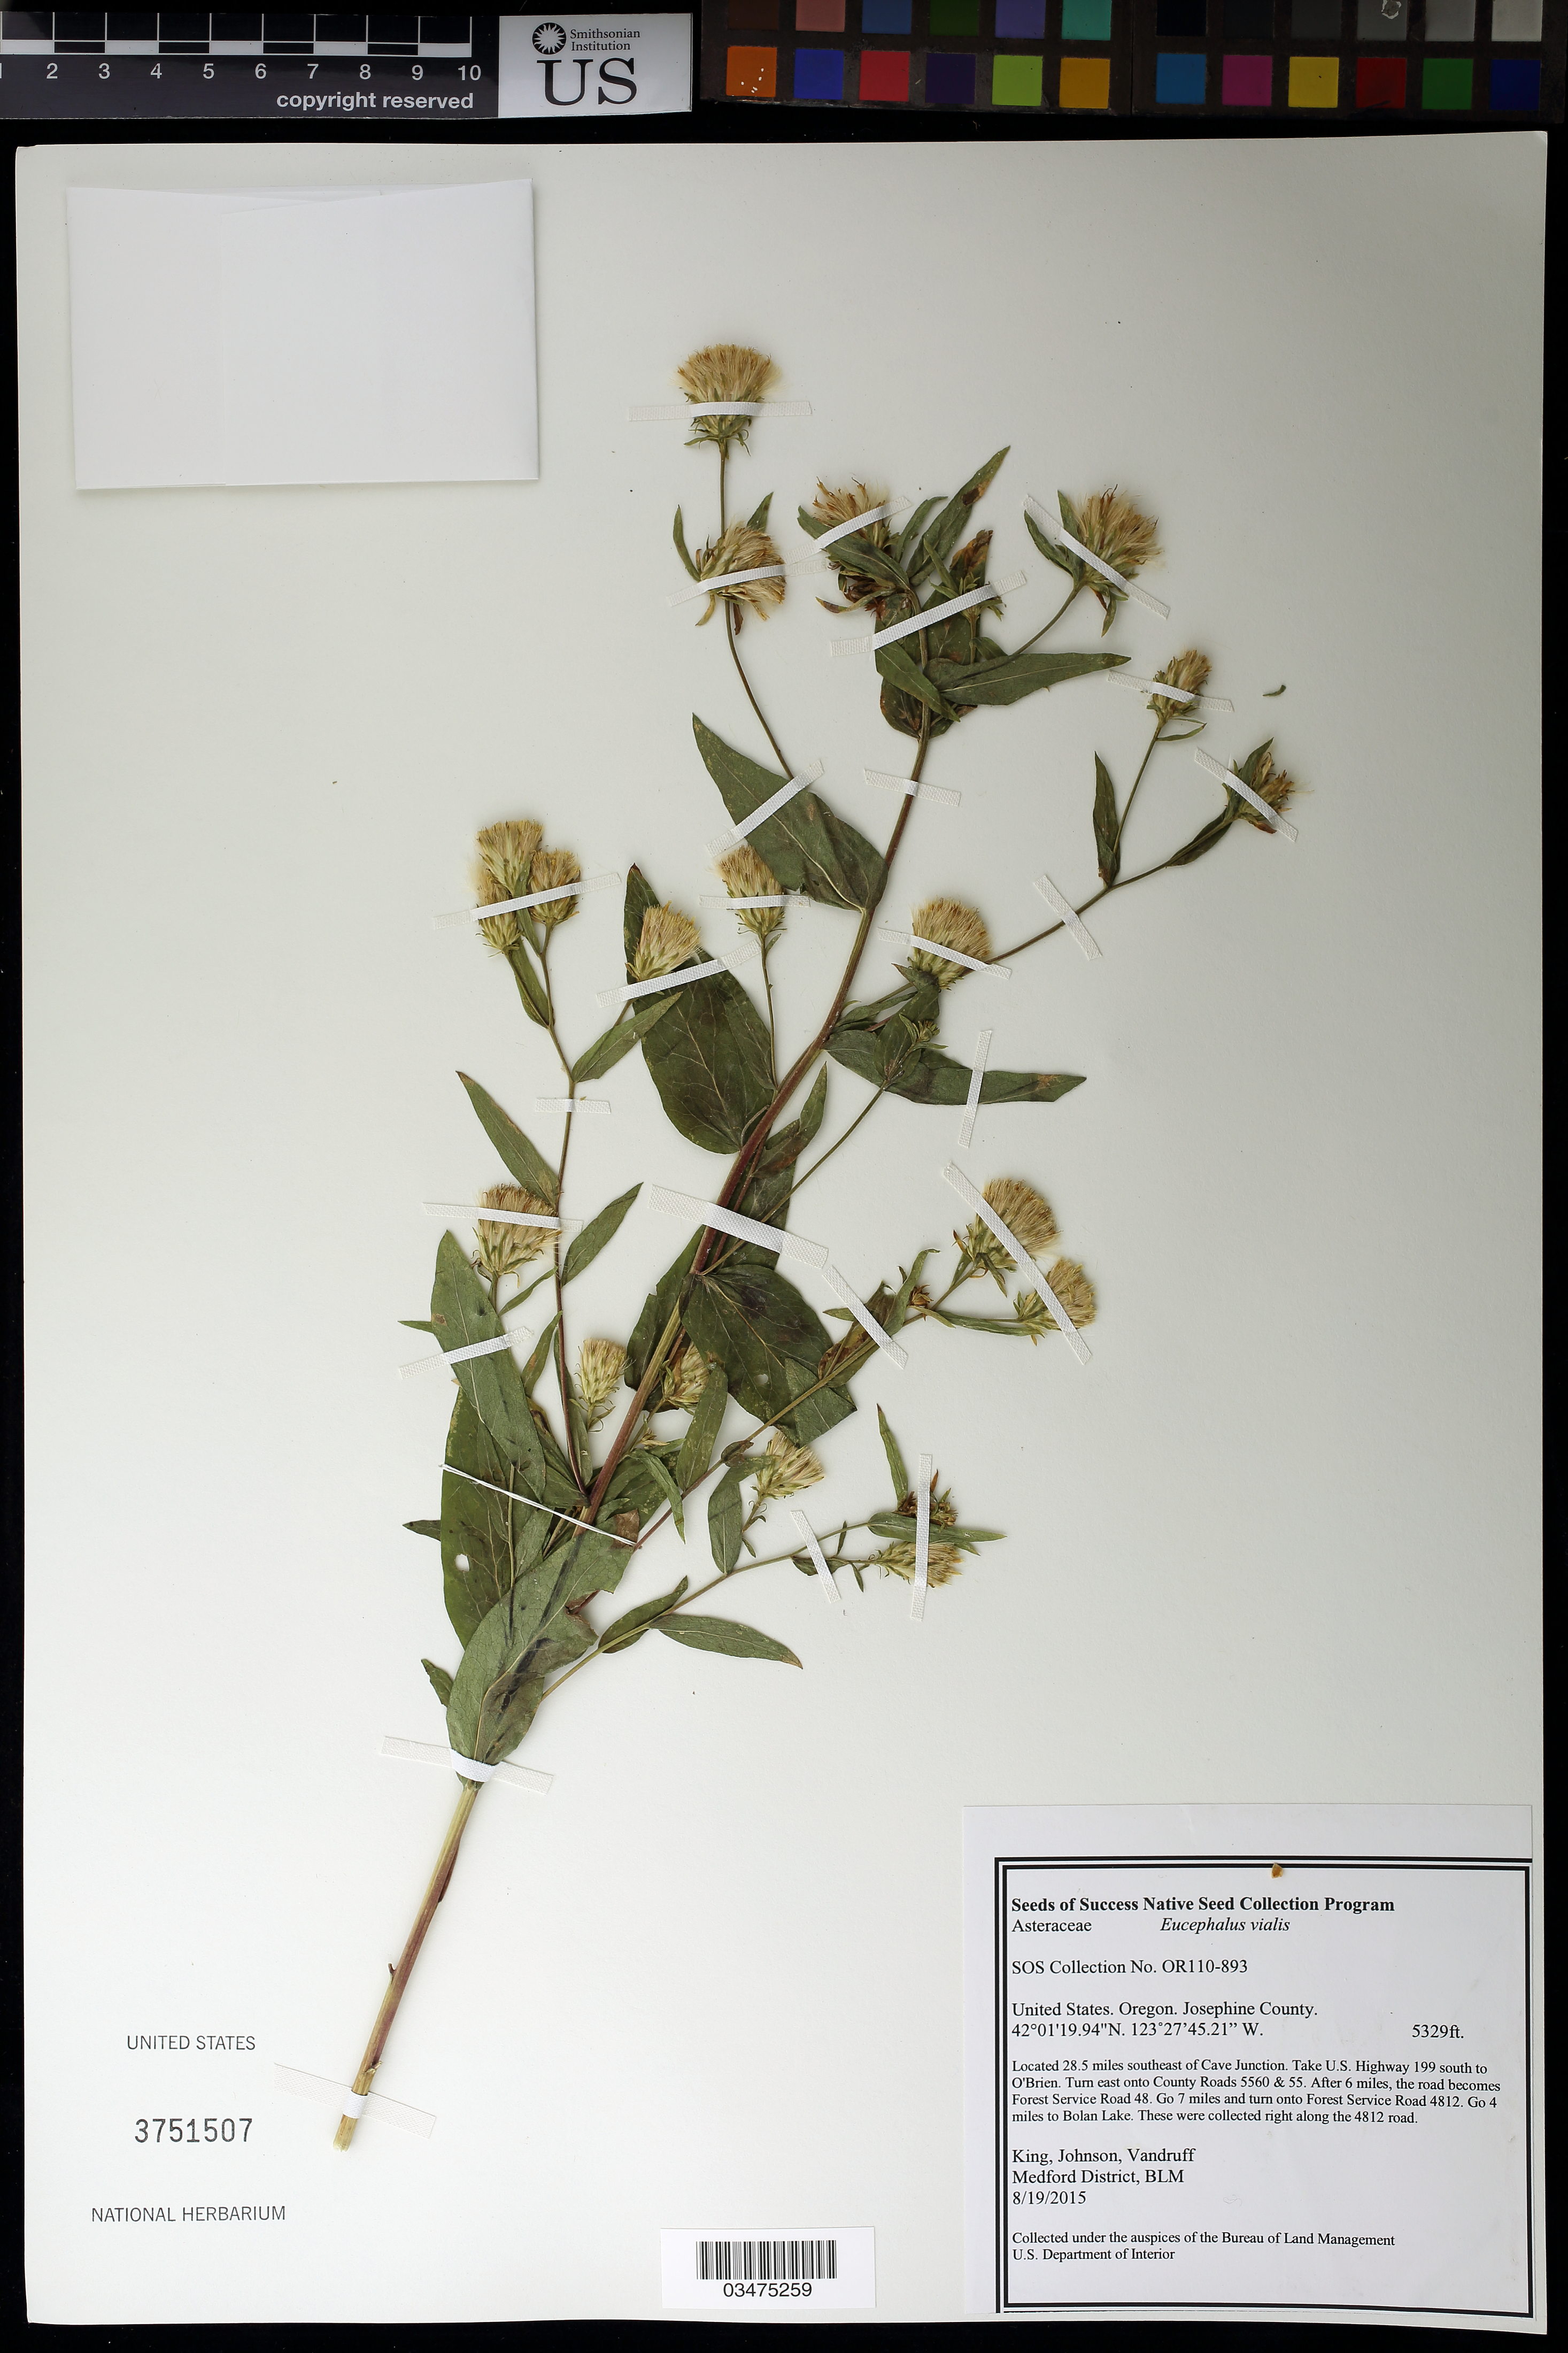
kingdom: Plantae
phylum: Tracheophyta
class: Magnoliopsida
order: Asterales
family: Asteraceae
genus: Eucephalus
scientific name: Eucephalus vialis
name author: Bradshaw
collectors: King, --, -- Johnson & -. Vandruff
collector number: OR110-893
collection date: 2015-03-19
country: United States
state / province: Oregon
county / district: Josephine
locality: Along Forest Service Rd 4812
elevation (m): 1624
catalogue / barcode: US 3751507